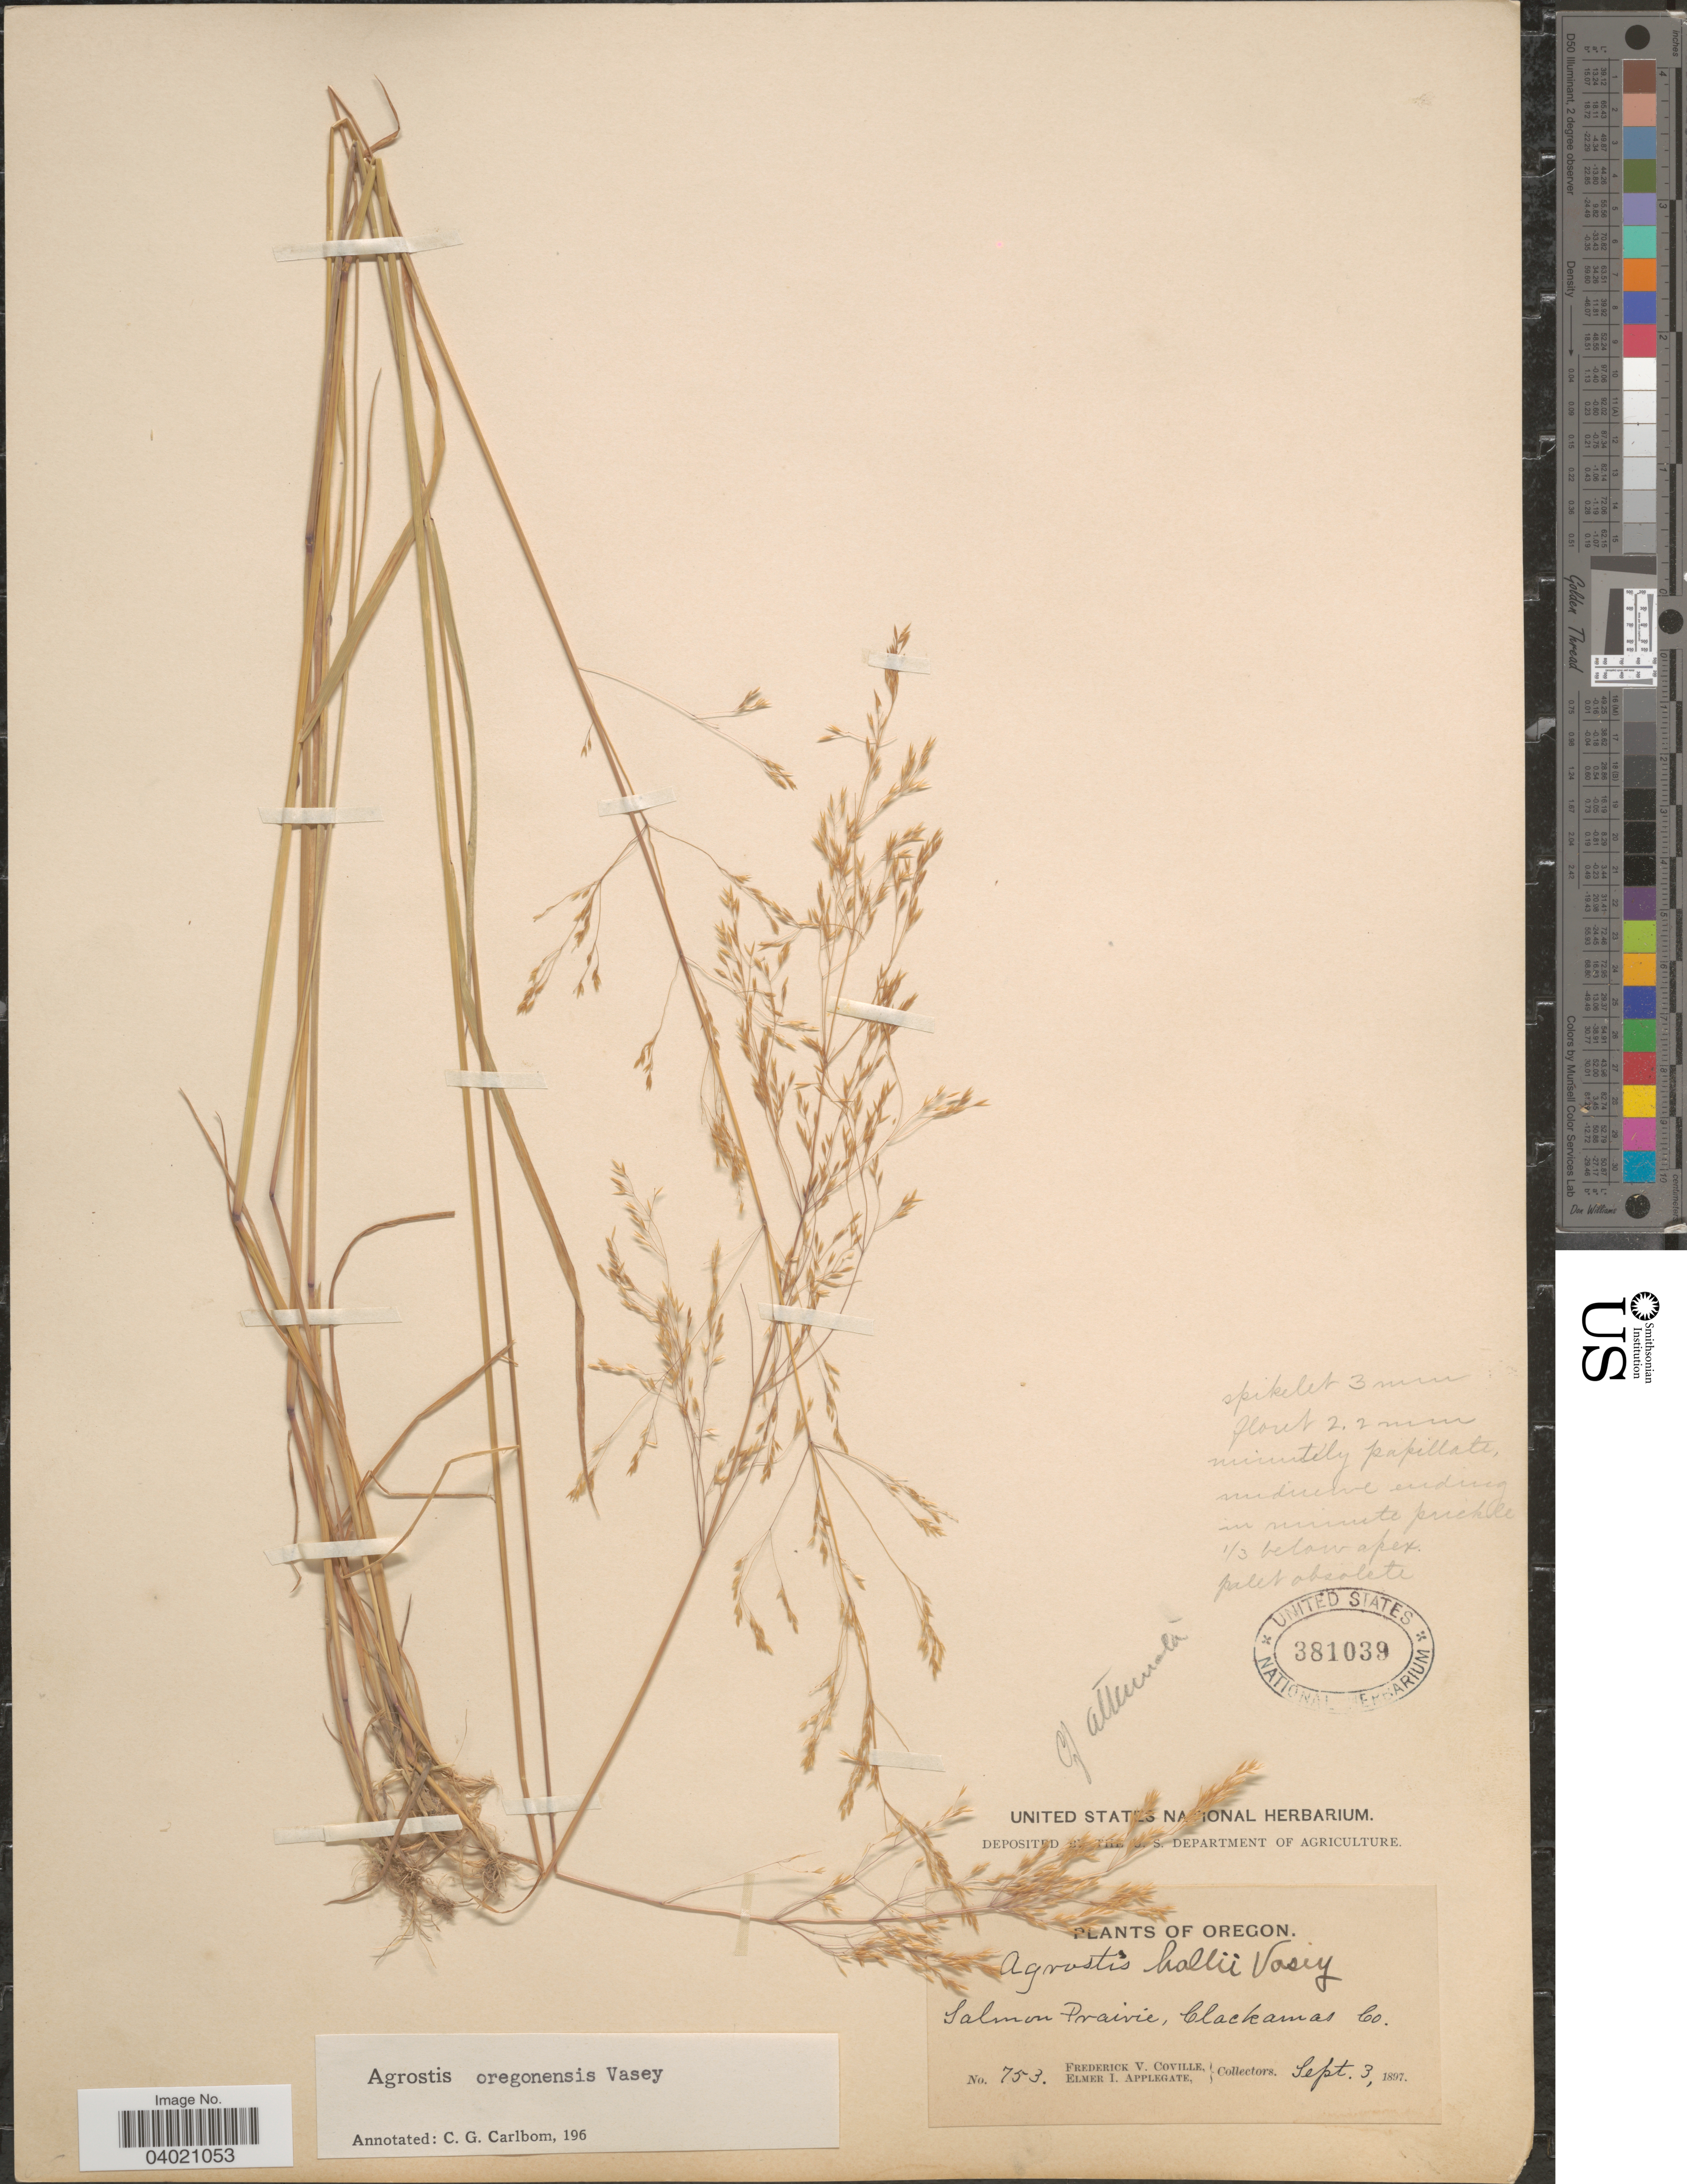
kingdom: Plantae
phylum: Tracheophyta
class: Liliopsida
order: Poales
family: Poaceae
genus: Agrostis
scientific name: Agrostis oregonensis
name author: Vasey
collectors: F. V. Coville & E. I. Applegate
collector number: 753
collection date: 1897-09-03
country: United States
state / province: Oregon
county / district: Clackamas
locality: Salmon Prairie, Clackamas Co.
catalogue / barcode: US 381039